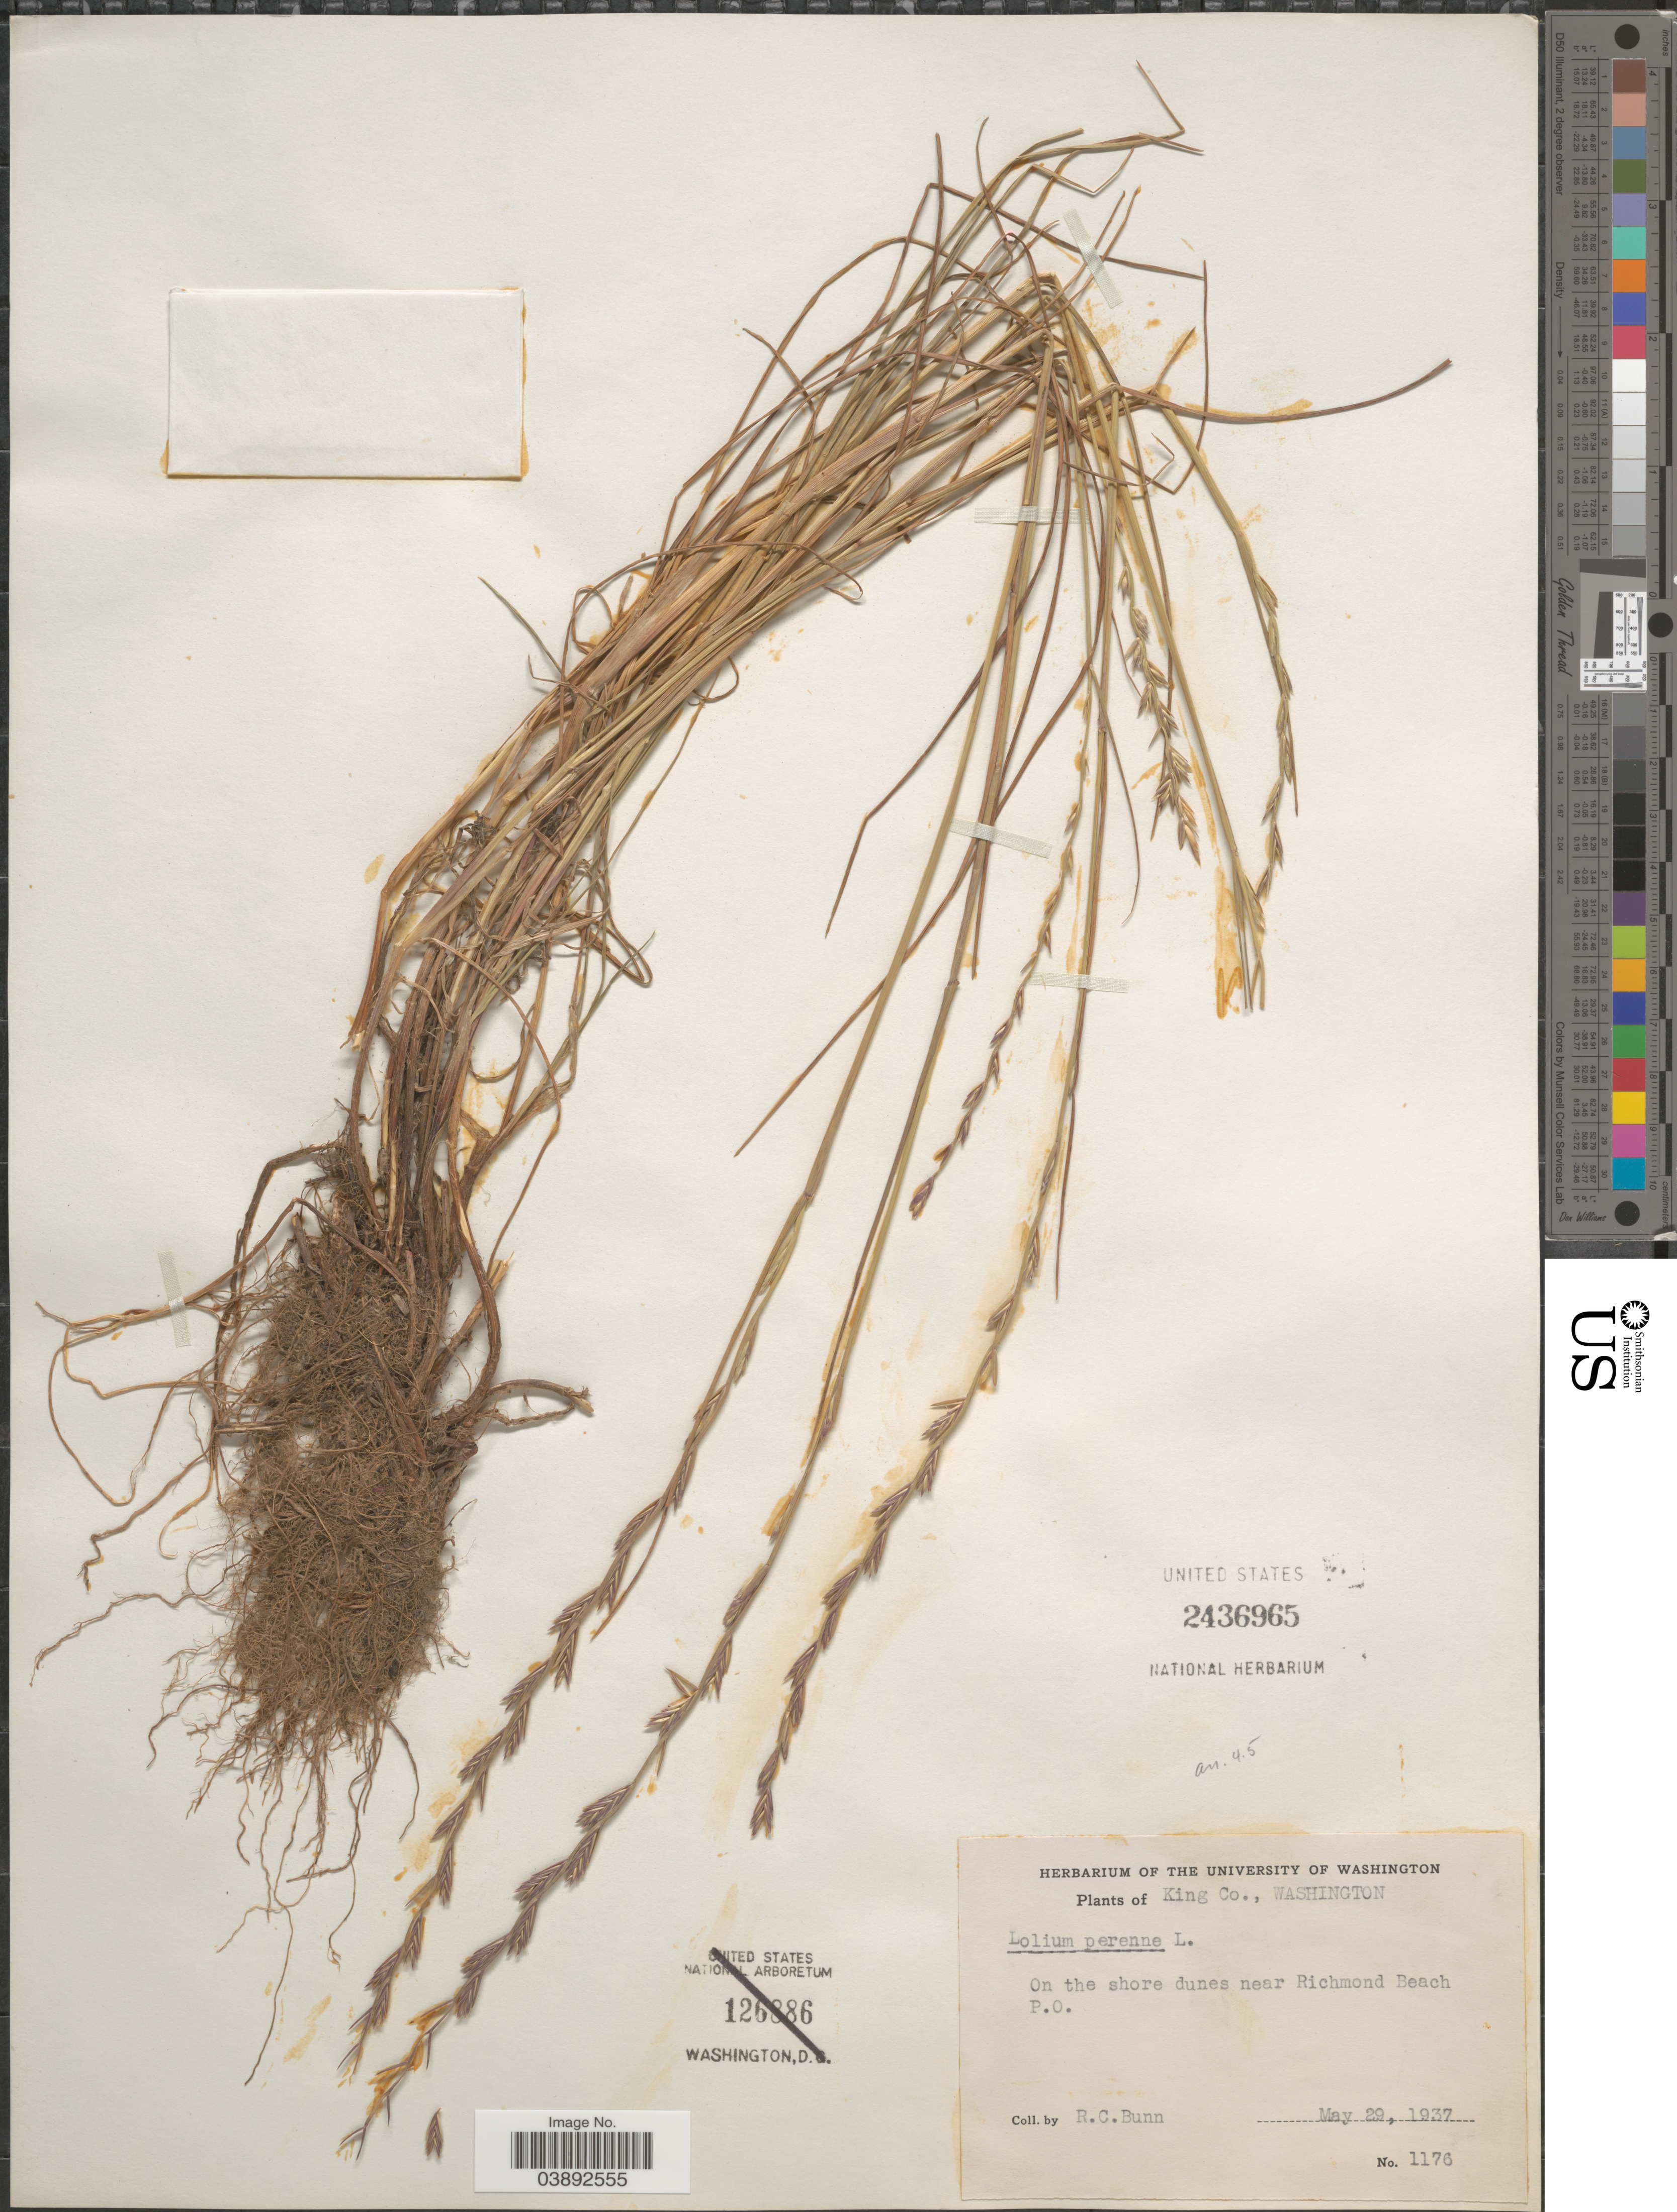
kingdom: Plantae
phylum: Tracheophyta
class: Liliopsida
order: Poales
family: Poaceae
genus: Lolium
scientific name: Lolium perenne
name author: L.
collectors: R. Bunn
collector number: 1176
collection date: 1937-05-29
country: United States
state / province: Washington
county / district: King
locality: King Co. On the shore dunes near Richmond Beach P.O.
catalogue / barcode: US 2436965